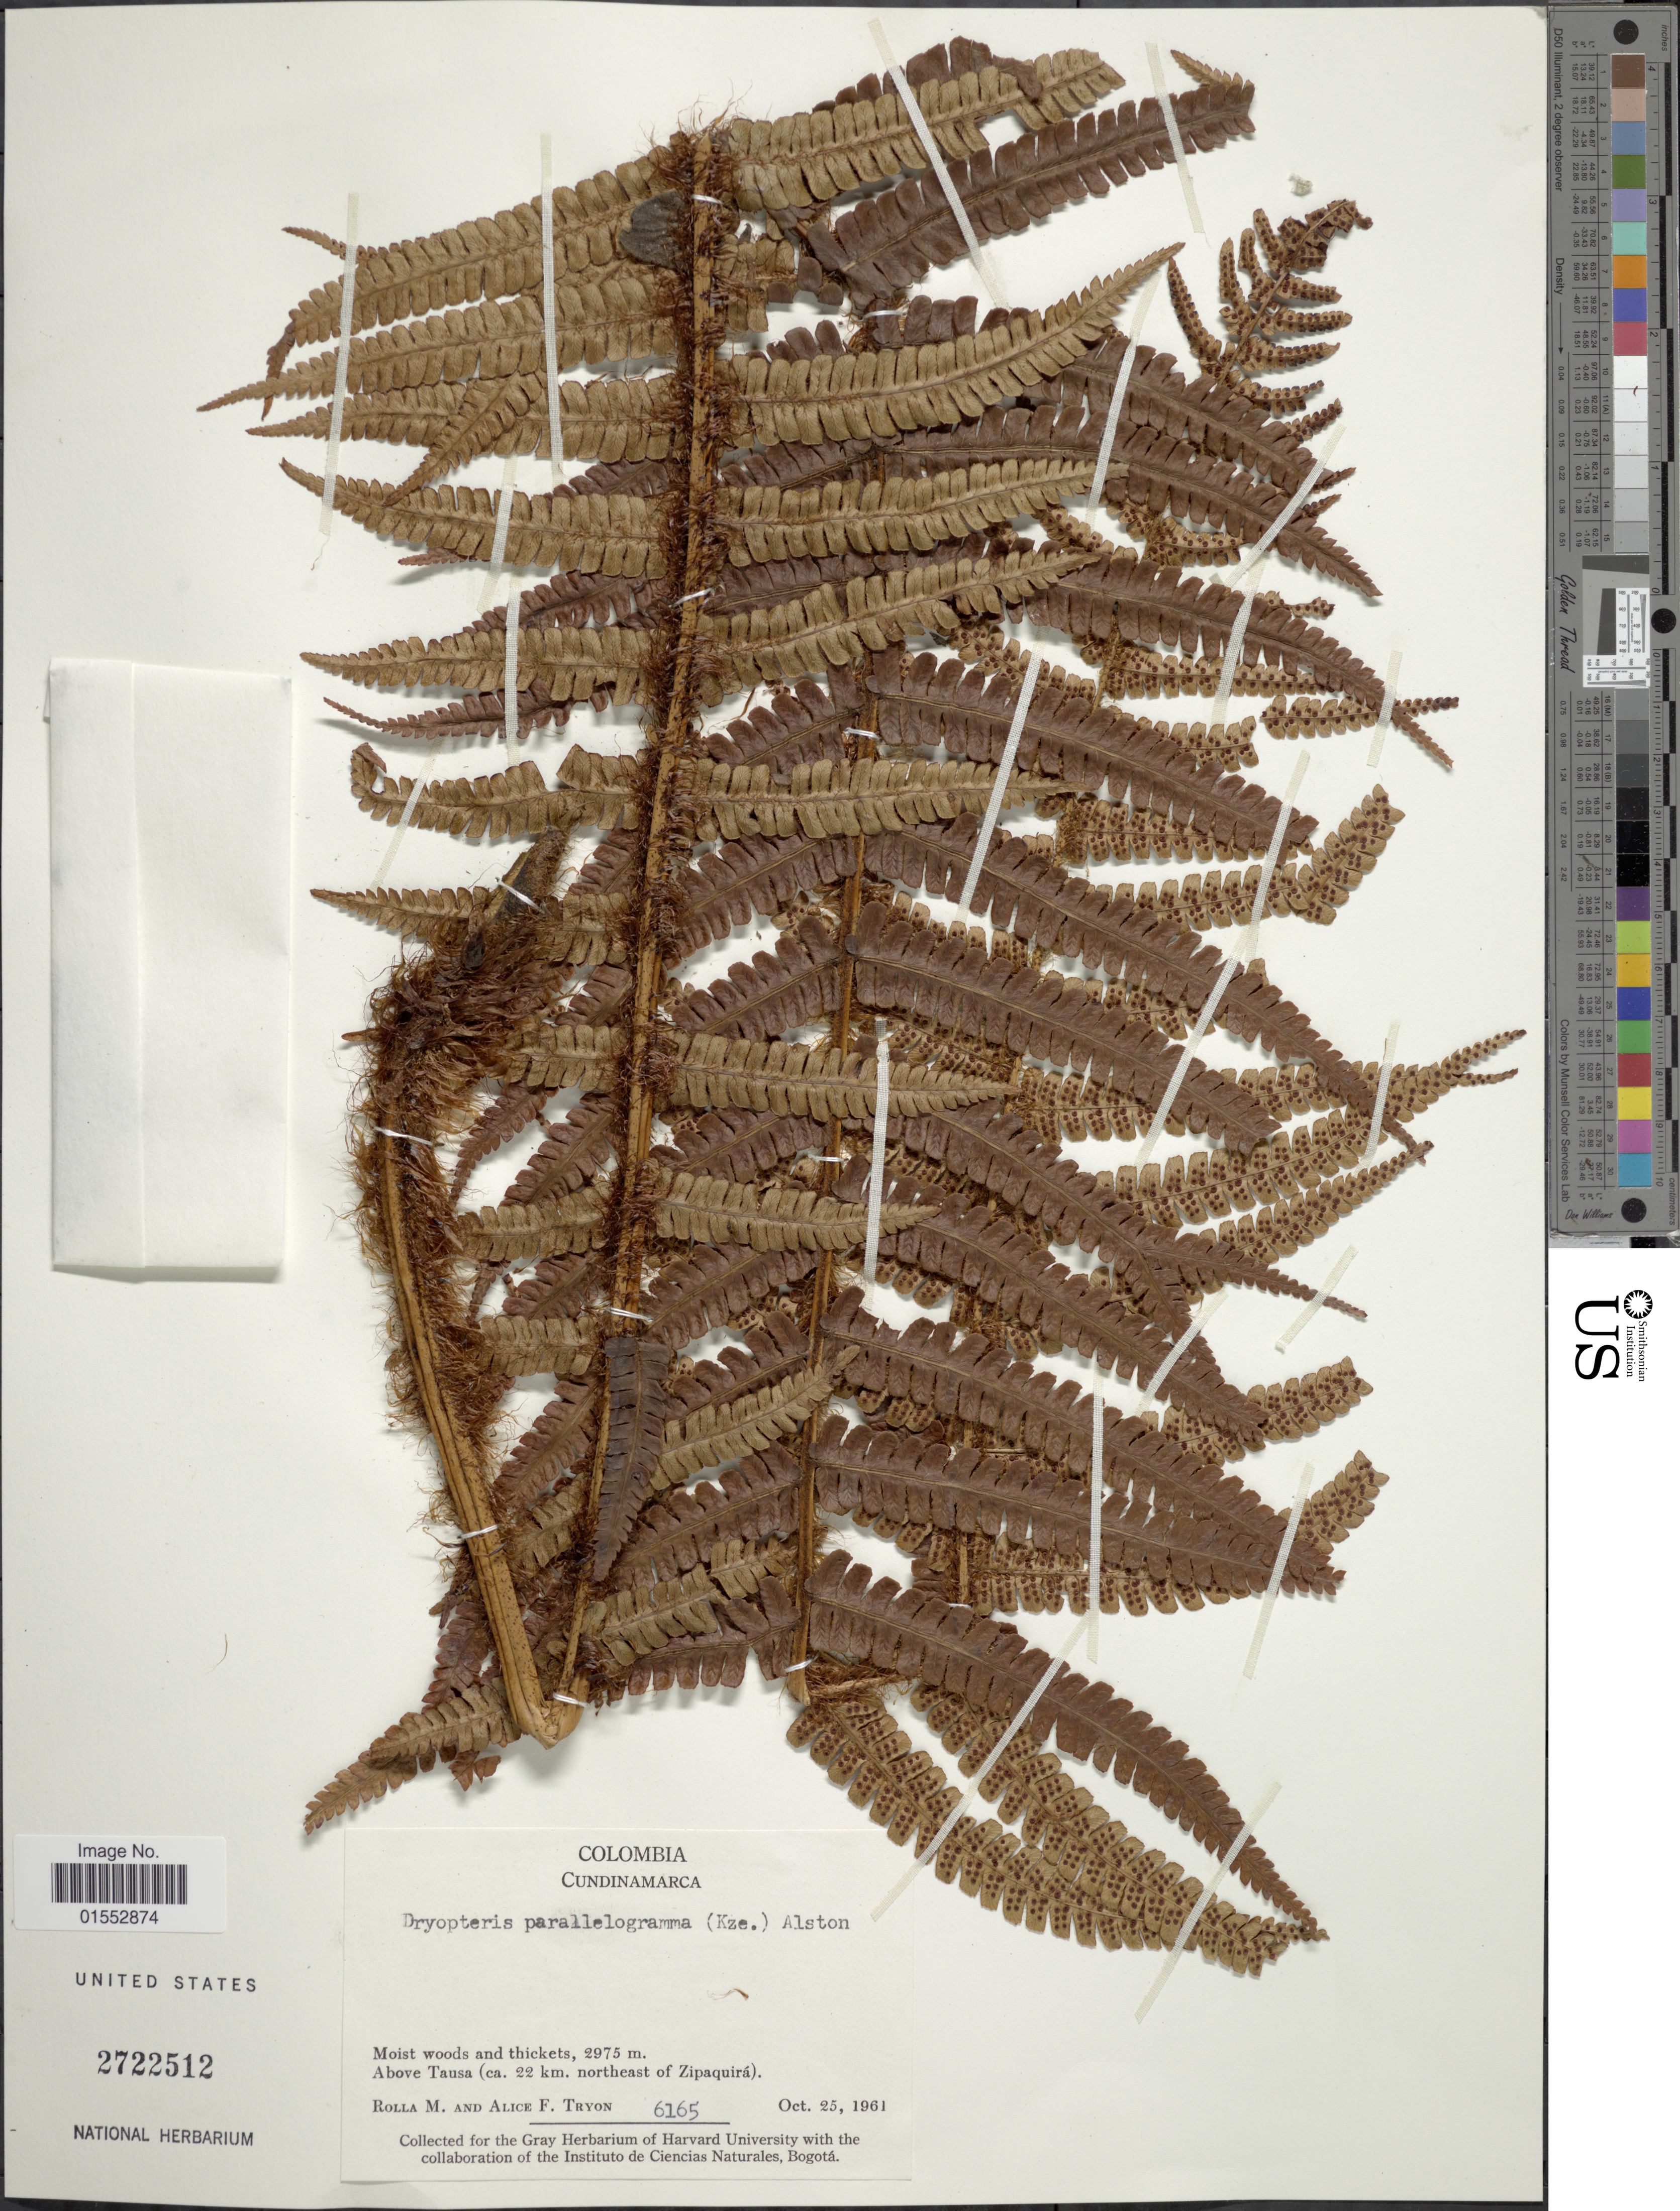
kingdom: Plantae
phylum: Tracheophyta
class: Polypodiopsida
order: Polypodiales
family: Dryopteridaceae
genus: Dryopteris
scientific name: Dryopteris wallichiana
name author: (Spreng.) Hyl.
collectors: R. M. Tryon & A. F. Tryon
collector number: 6165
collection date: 1961-10-25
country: Colombia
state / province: Cundinamarca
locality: Moist woods and thickets. Above Tausa (22 km. northeast of Zipaquira)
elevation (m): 2975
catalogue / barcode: US 2722512